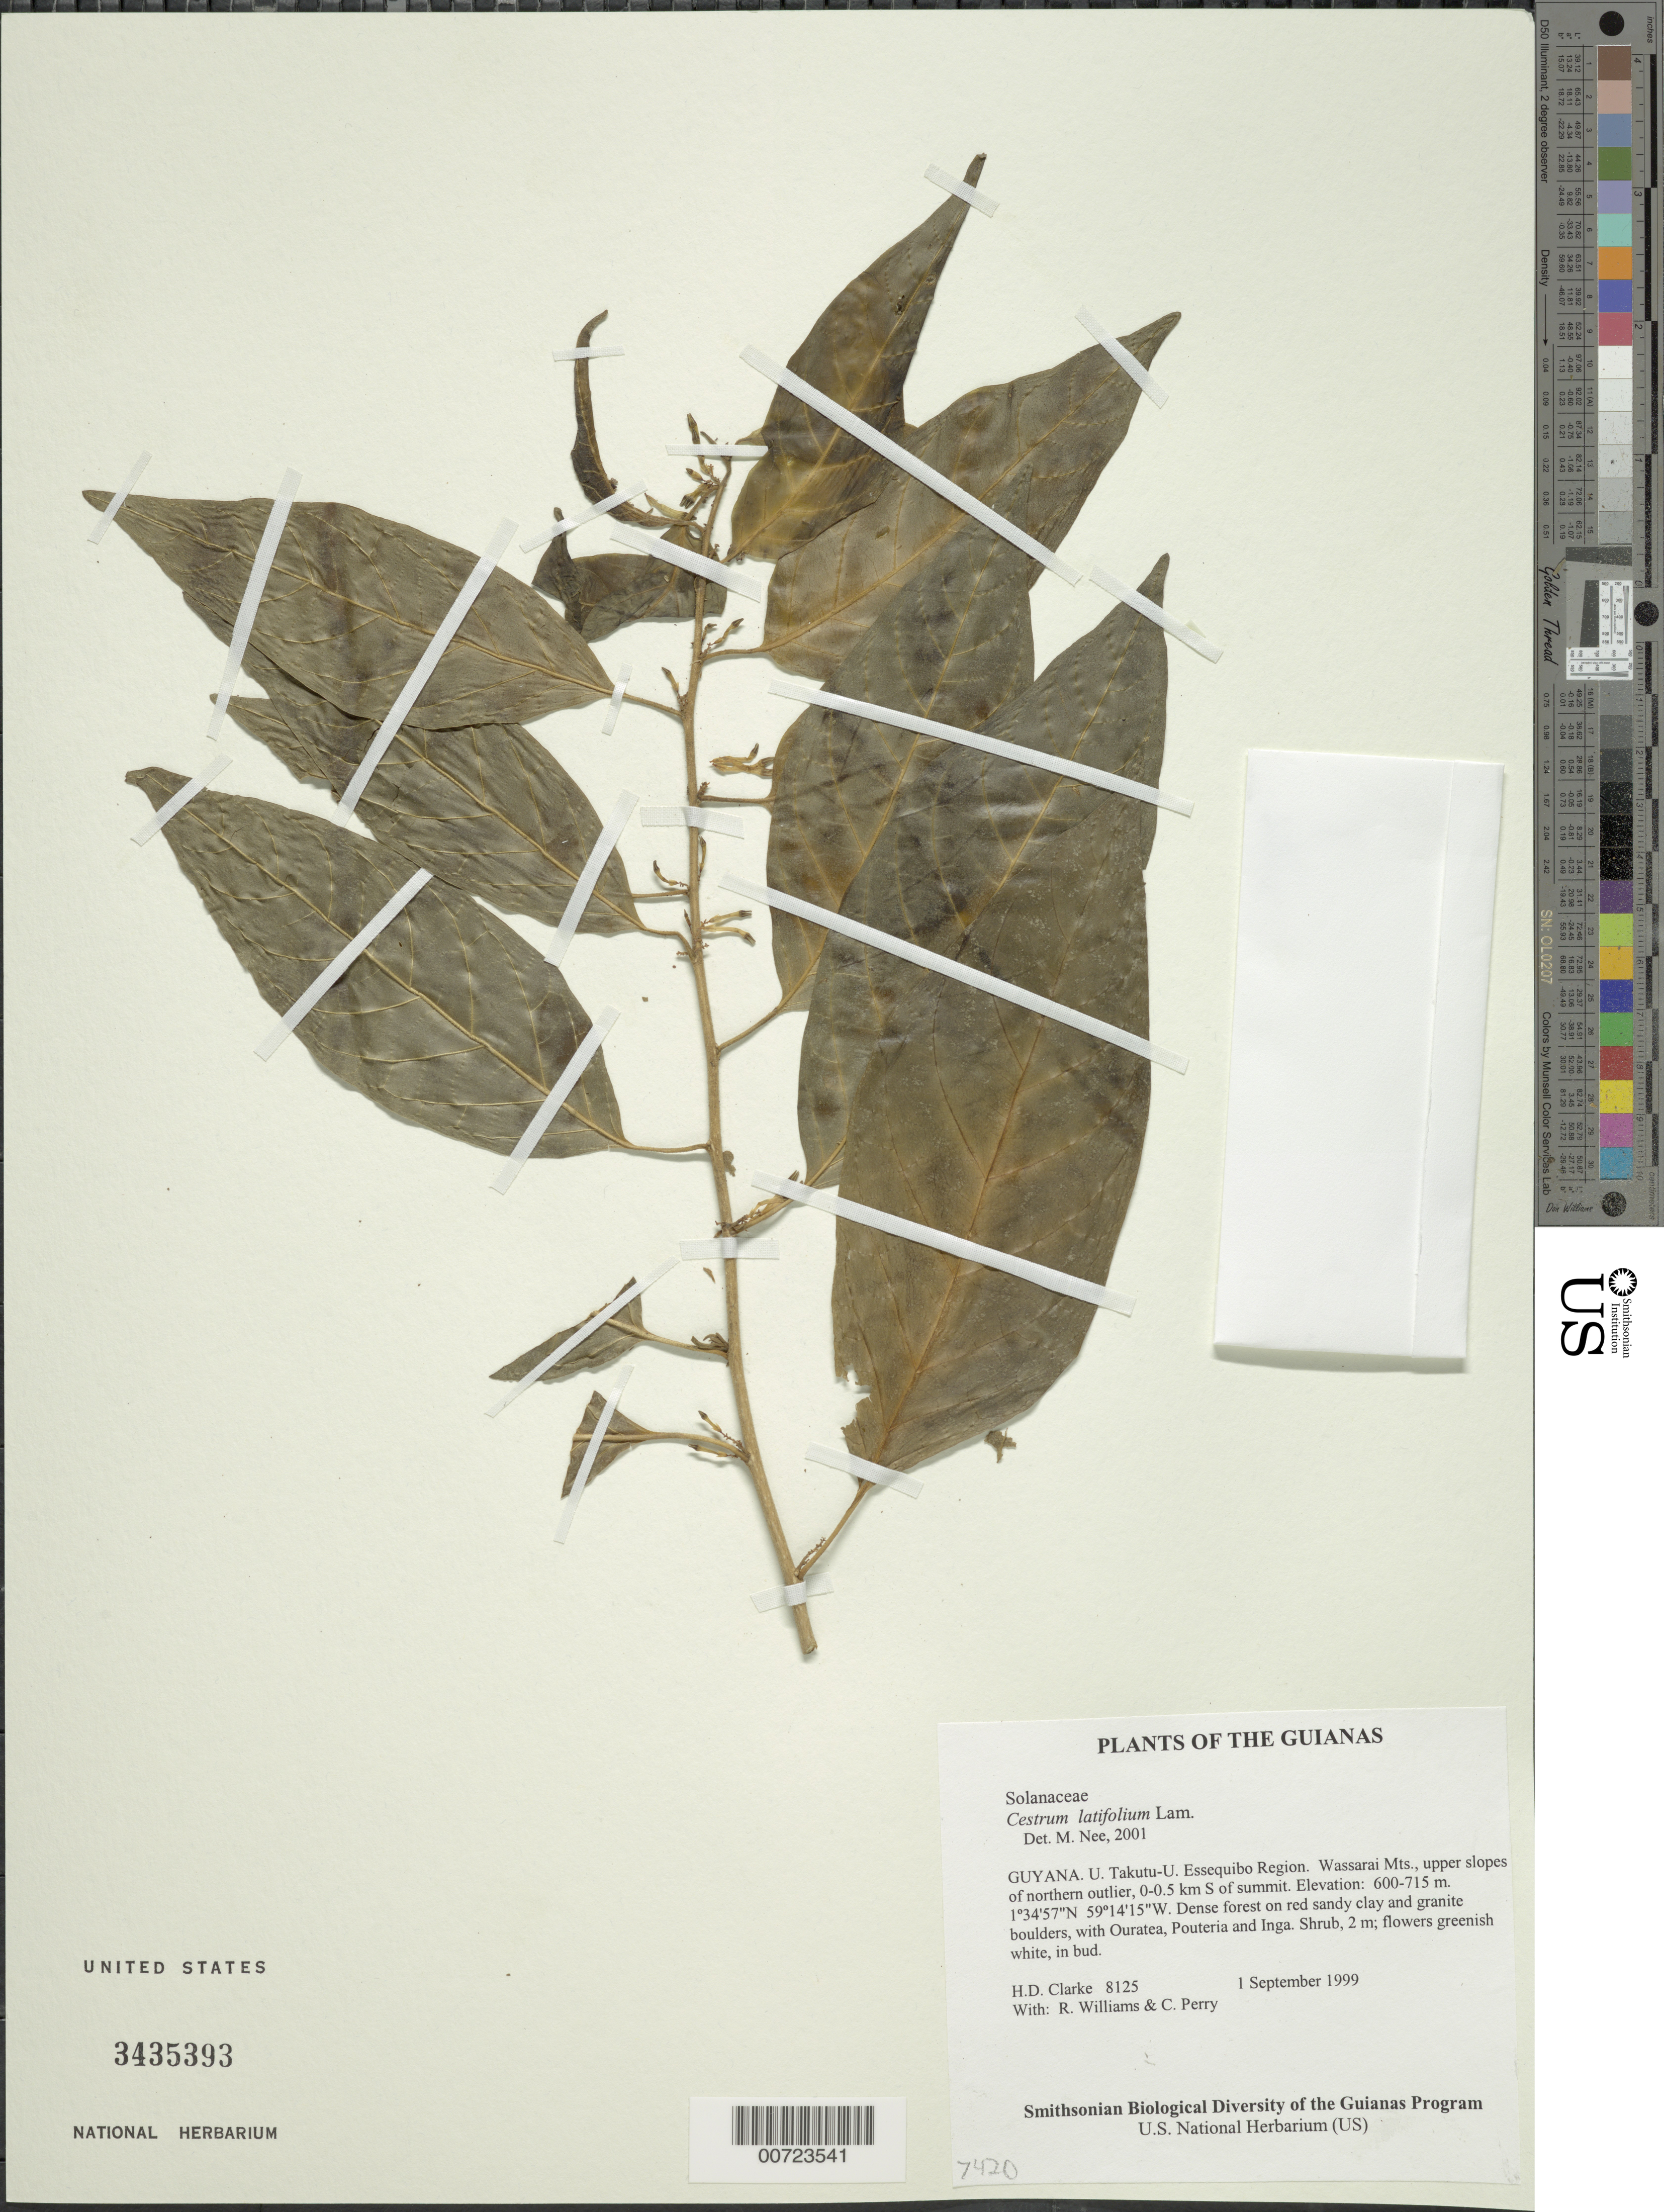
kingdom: Plantae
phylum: Tracheophyta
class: Magnoliopsida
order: Solanales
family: Solanaceae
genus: Cestrum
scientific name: Cestrum latifolium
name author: Lam.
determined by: Nee, Michael H.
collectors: H. D. Clarke, R. Williams & C. Perry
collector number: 8125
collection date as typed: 1 September 1999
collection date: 1999-09-01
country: Guyana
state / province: U. Takutu-U. Essequibo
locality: Wassarai Mts., upper slopes of northern outlier, 0-0.5 km S of summit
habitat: Dense forest on red sandy clay and granite boulders, with Ouratea, Pouteria and Inga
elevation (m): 600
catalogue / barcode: US 3435393